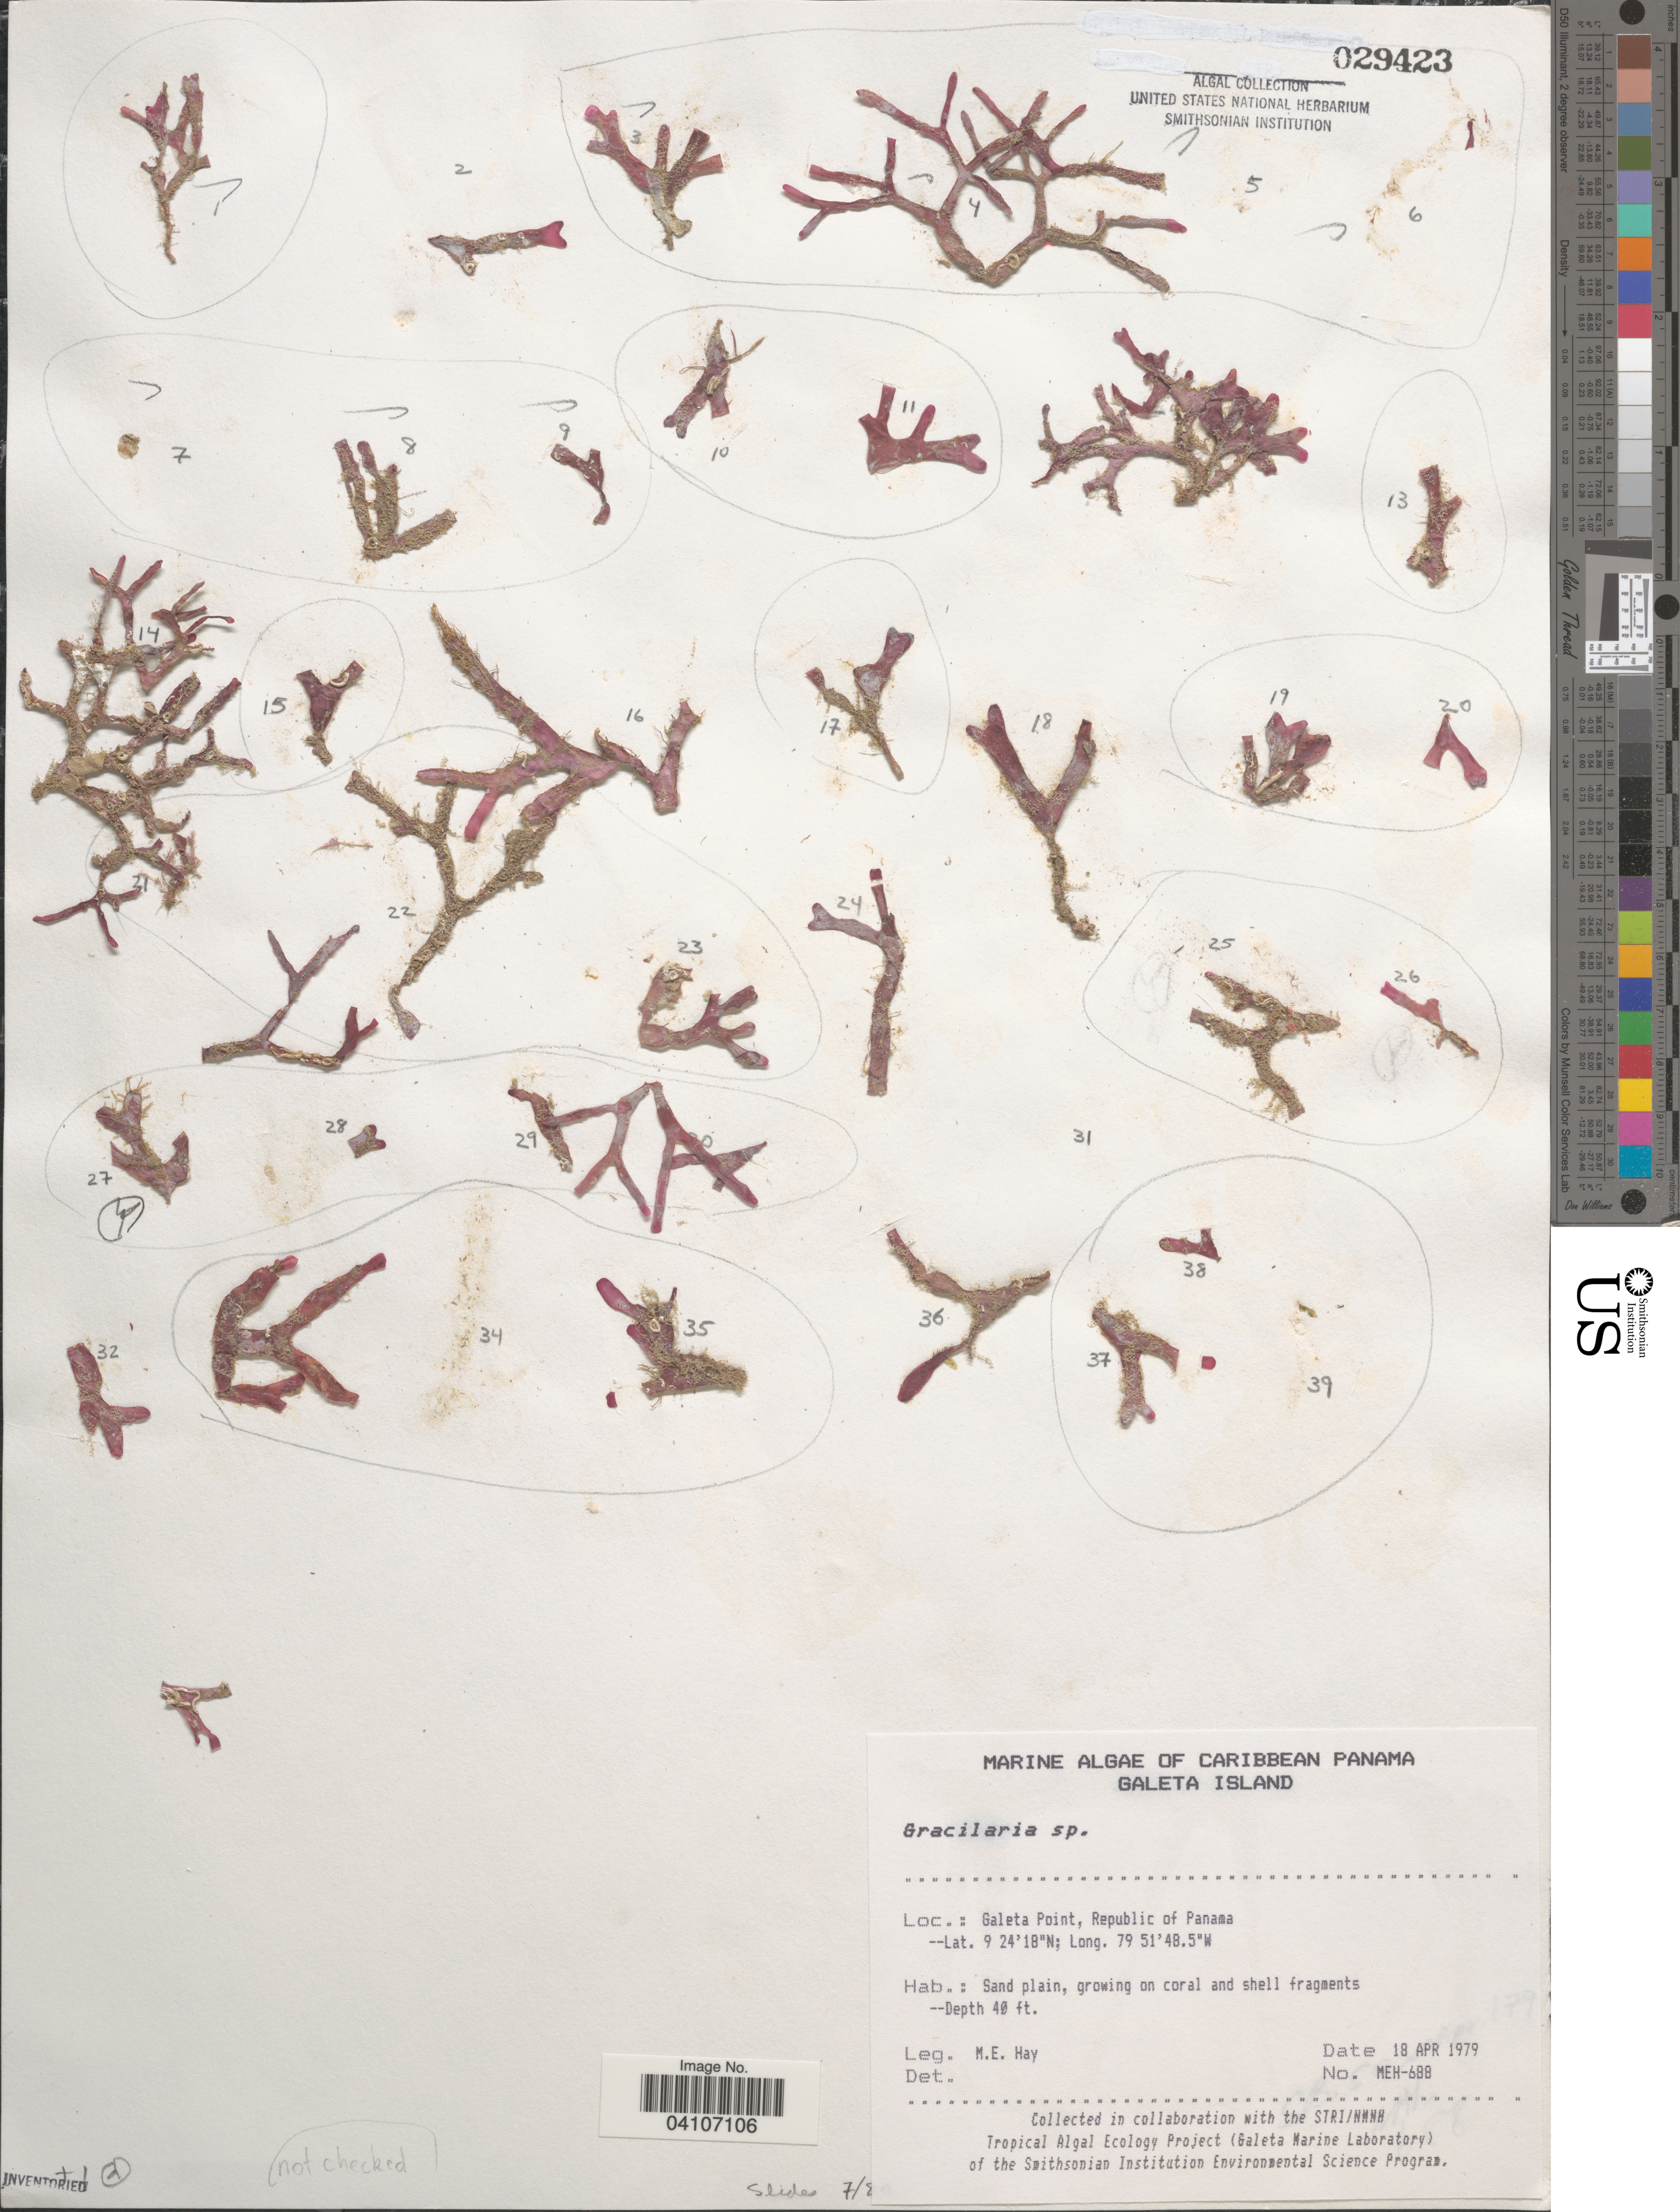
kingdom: Plantae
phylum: Rhodophyta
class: Florideophyceae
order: Gracilariales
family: Gracilariaceae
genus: Gracilaria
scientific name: Gracilaria sp.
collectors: M. E. Hay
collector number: MEH-688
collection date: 1979-04-18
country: Panama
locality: Galeta Point.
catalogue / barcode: US 29423